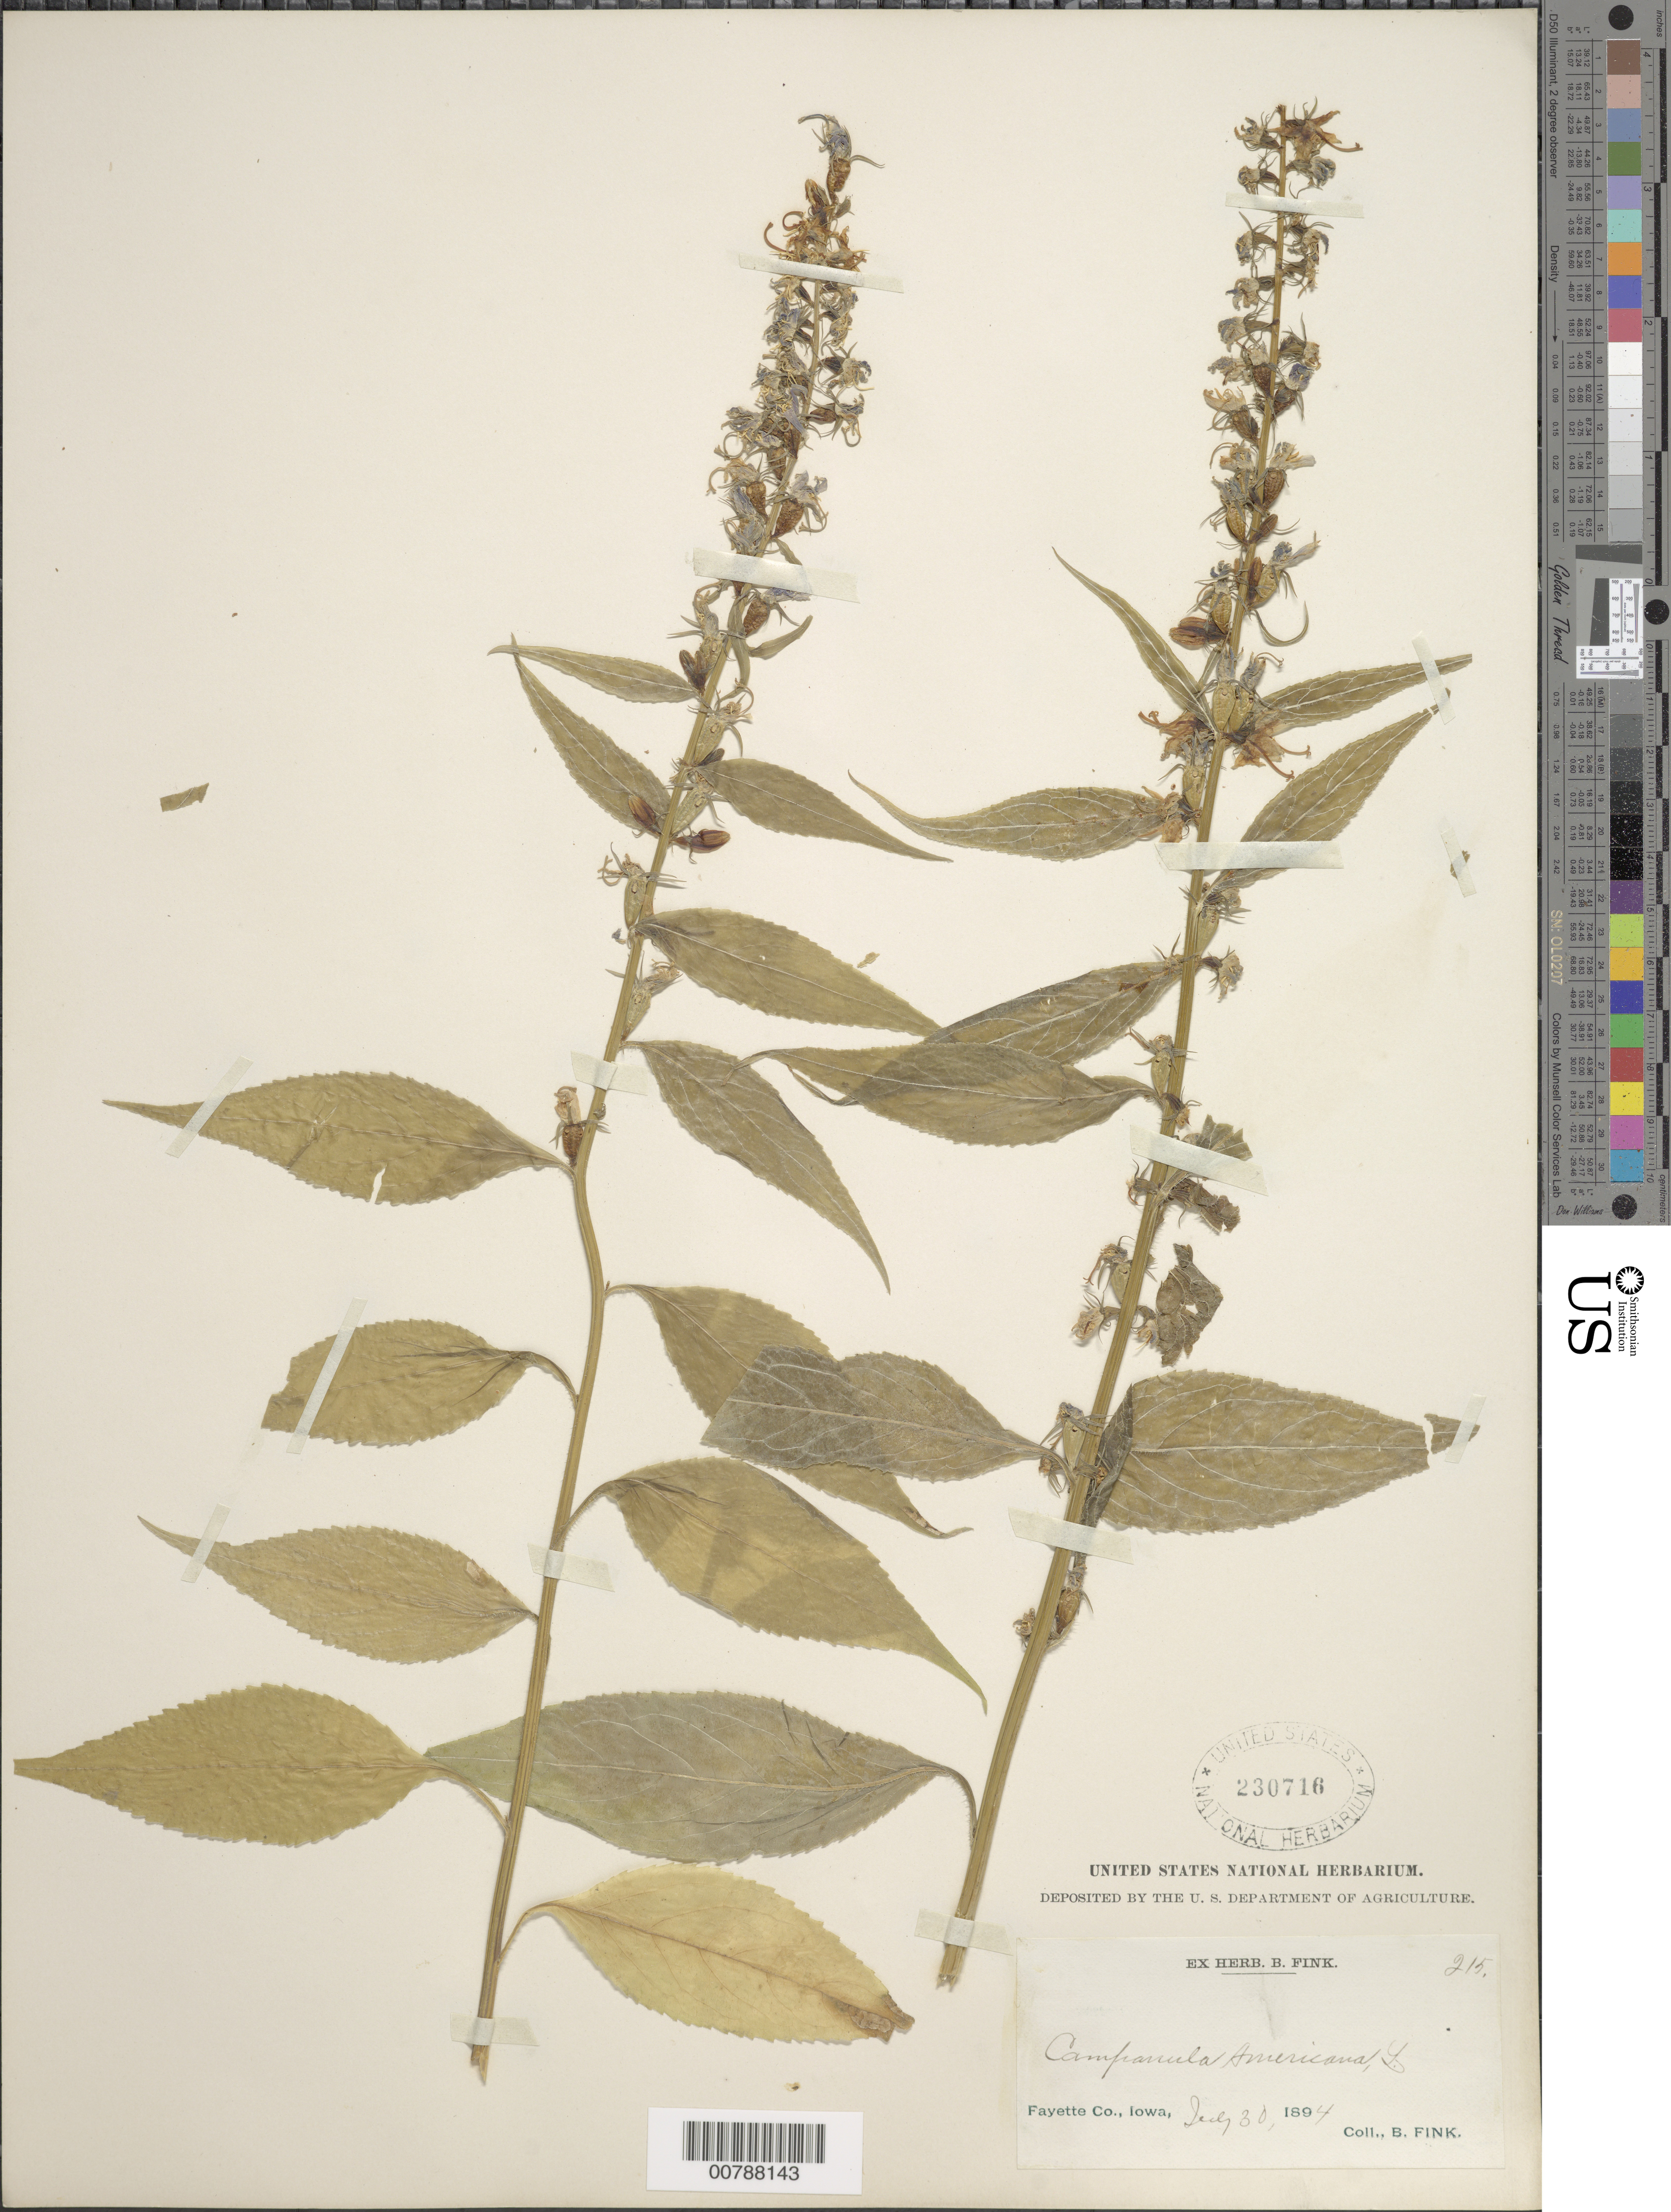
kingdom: Plantae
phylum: Tracheophyta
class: Magnoliopsida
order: Asterales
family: Campanulaceae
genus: Campanula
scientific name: Campanula americana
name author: L.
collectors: B. Fink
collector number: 215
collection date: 1894-07-30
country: United States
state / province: Iowa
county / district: Fayette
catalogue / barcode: US 230716